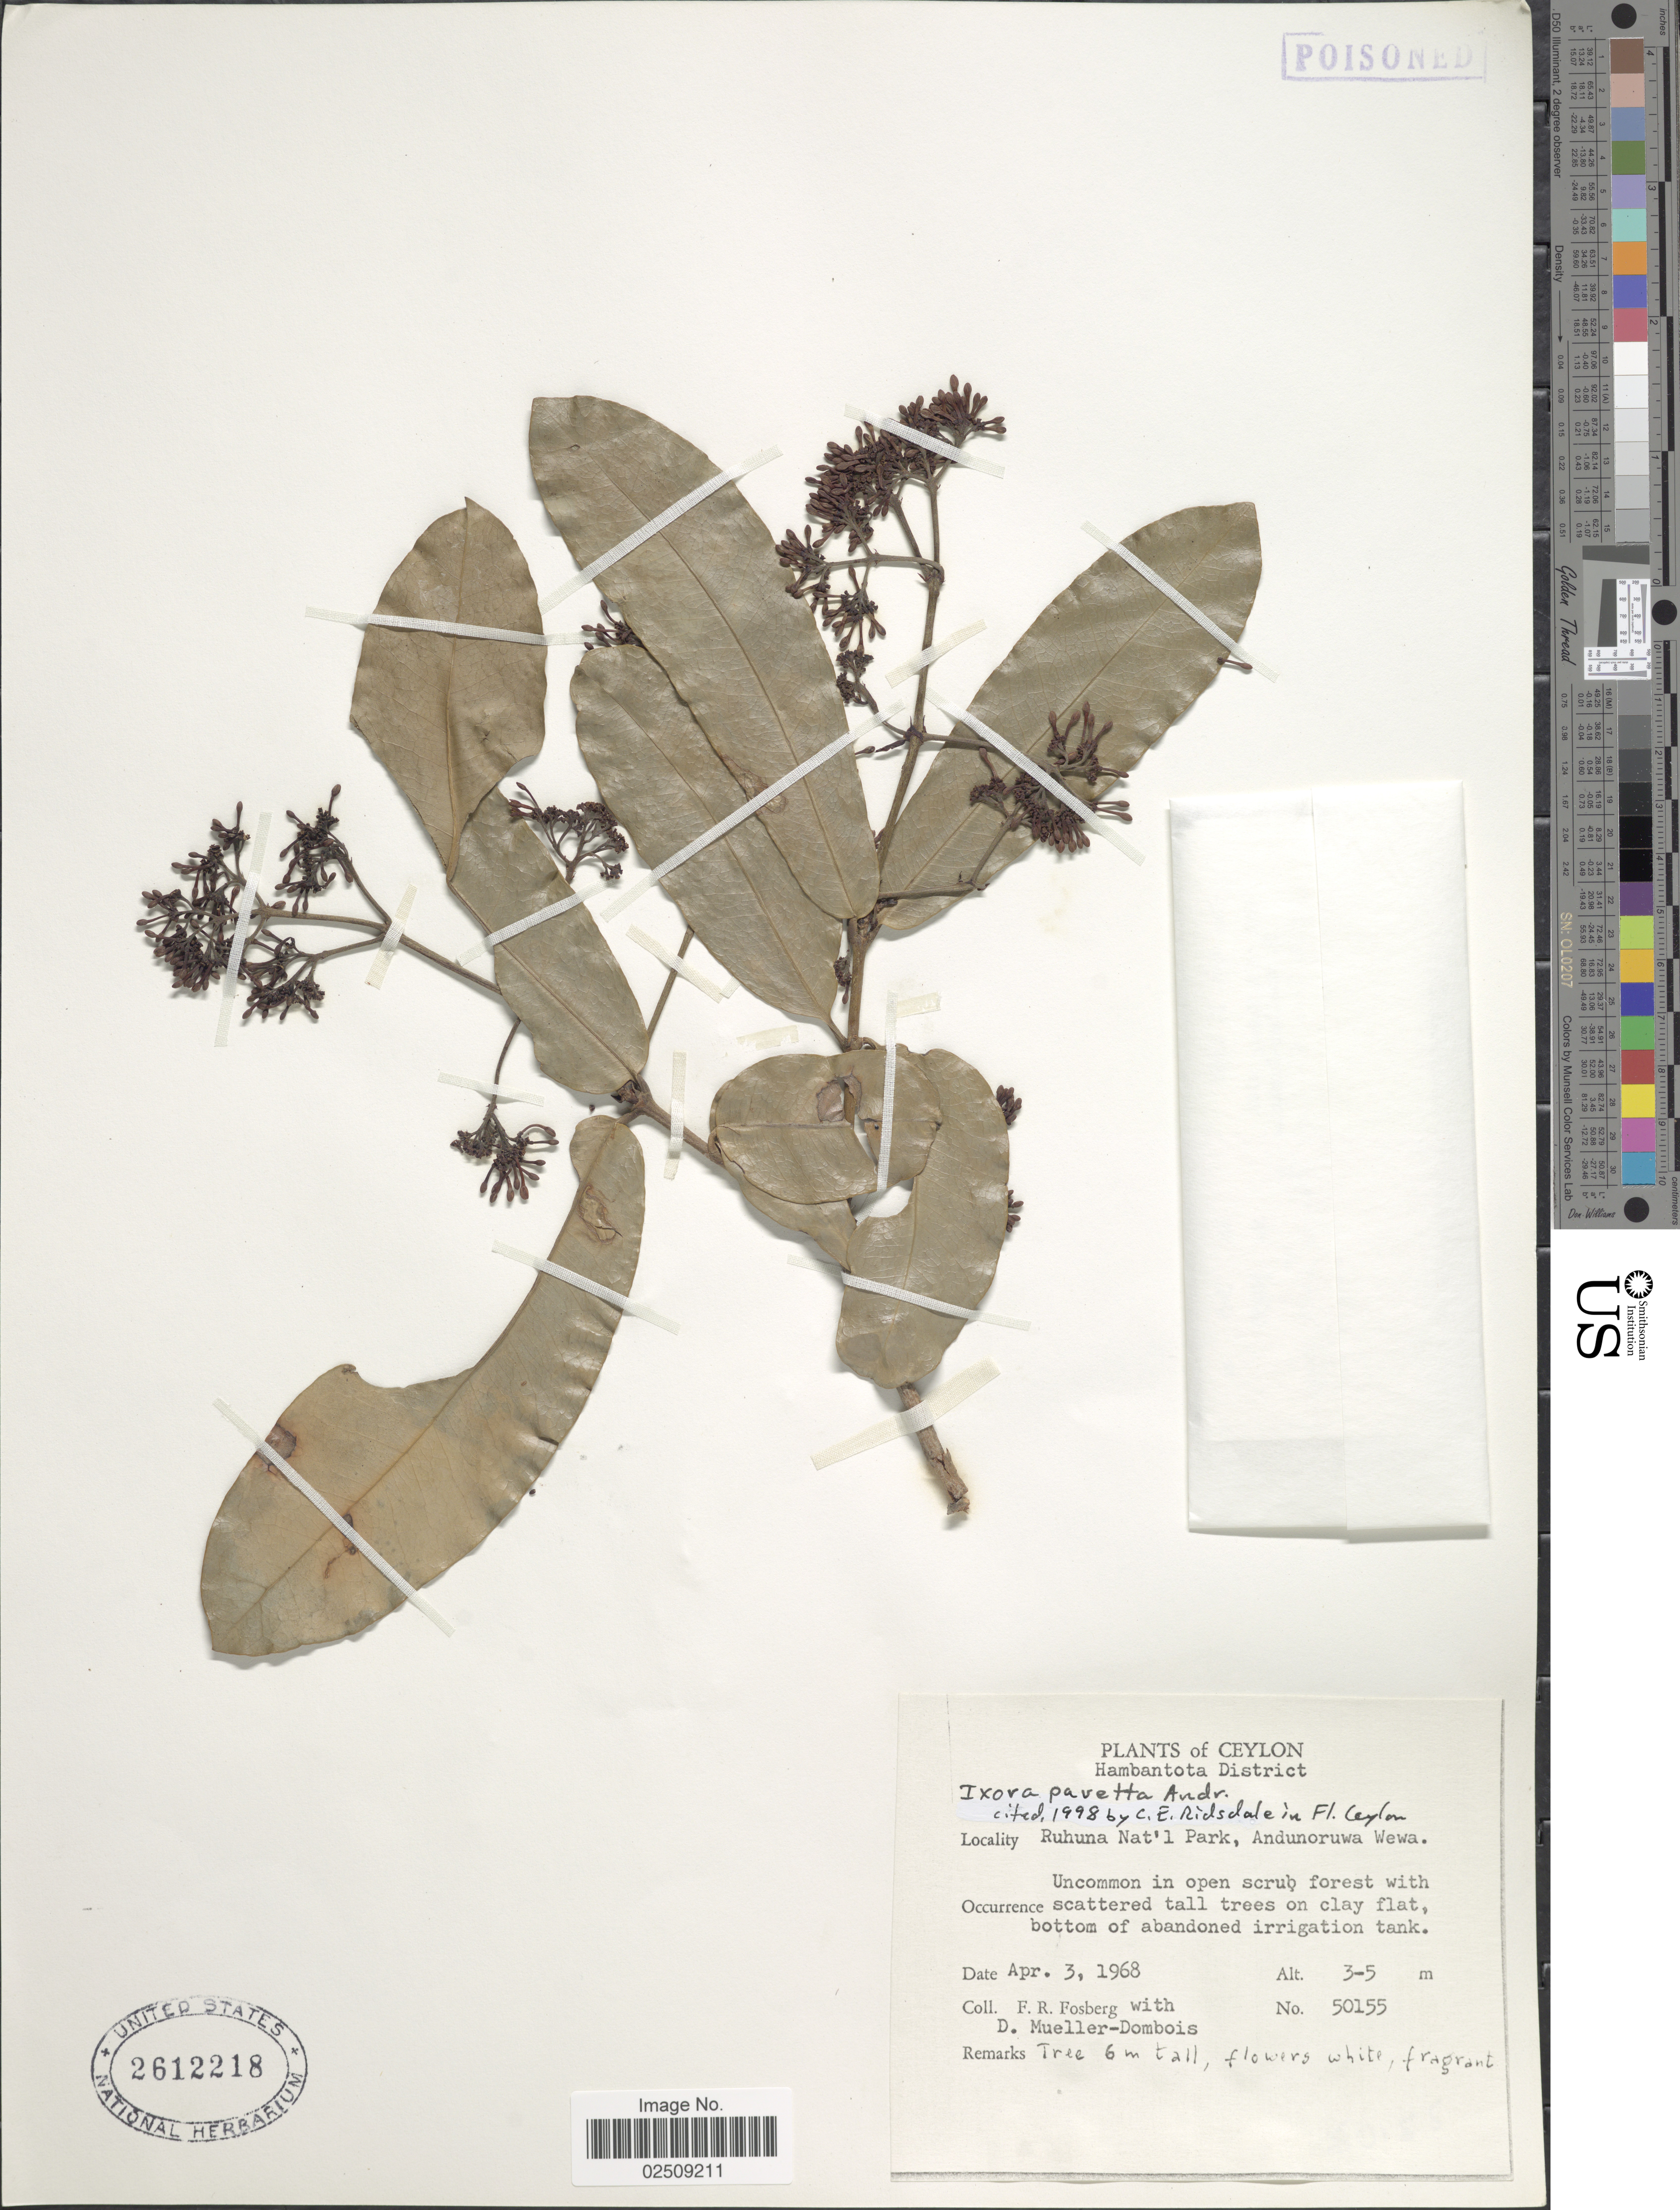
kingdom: Plantae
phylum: Tracheophyta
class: Magnoliopsida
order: Gentianales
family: Rubiaceae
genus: Ixora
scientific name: Ixora pavetta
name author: Andrews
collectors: F. R. Fosberg & D. Mueller-Dombois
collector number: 50155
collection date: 1968-04-03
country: Sri Lanka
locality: Ceylon. Hambantota District. Ruhuna Nat'l Park, Andunoruwa Wewa.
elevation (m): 3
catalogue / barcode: US 2612218